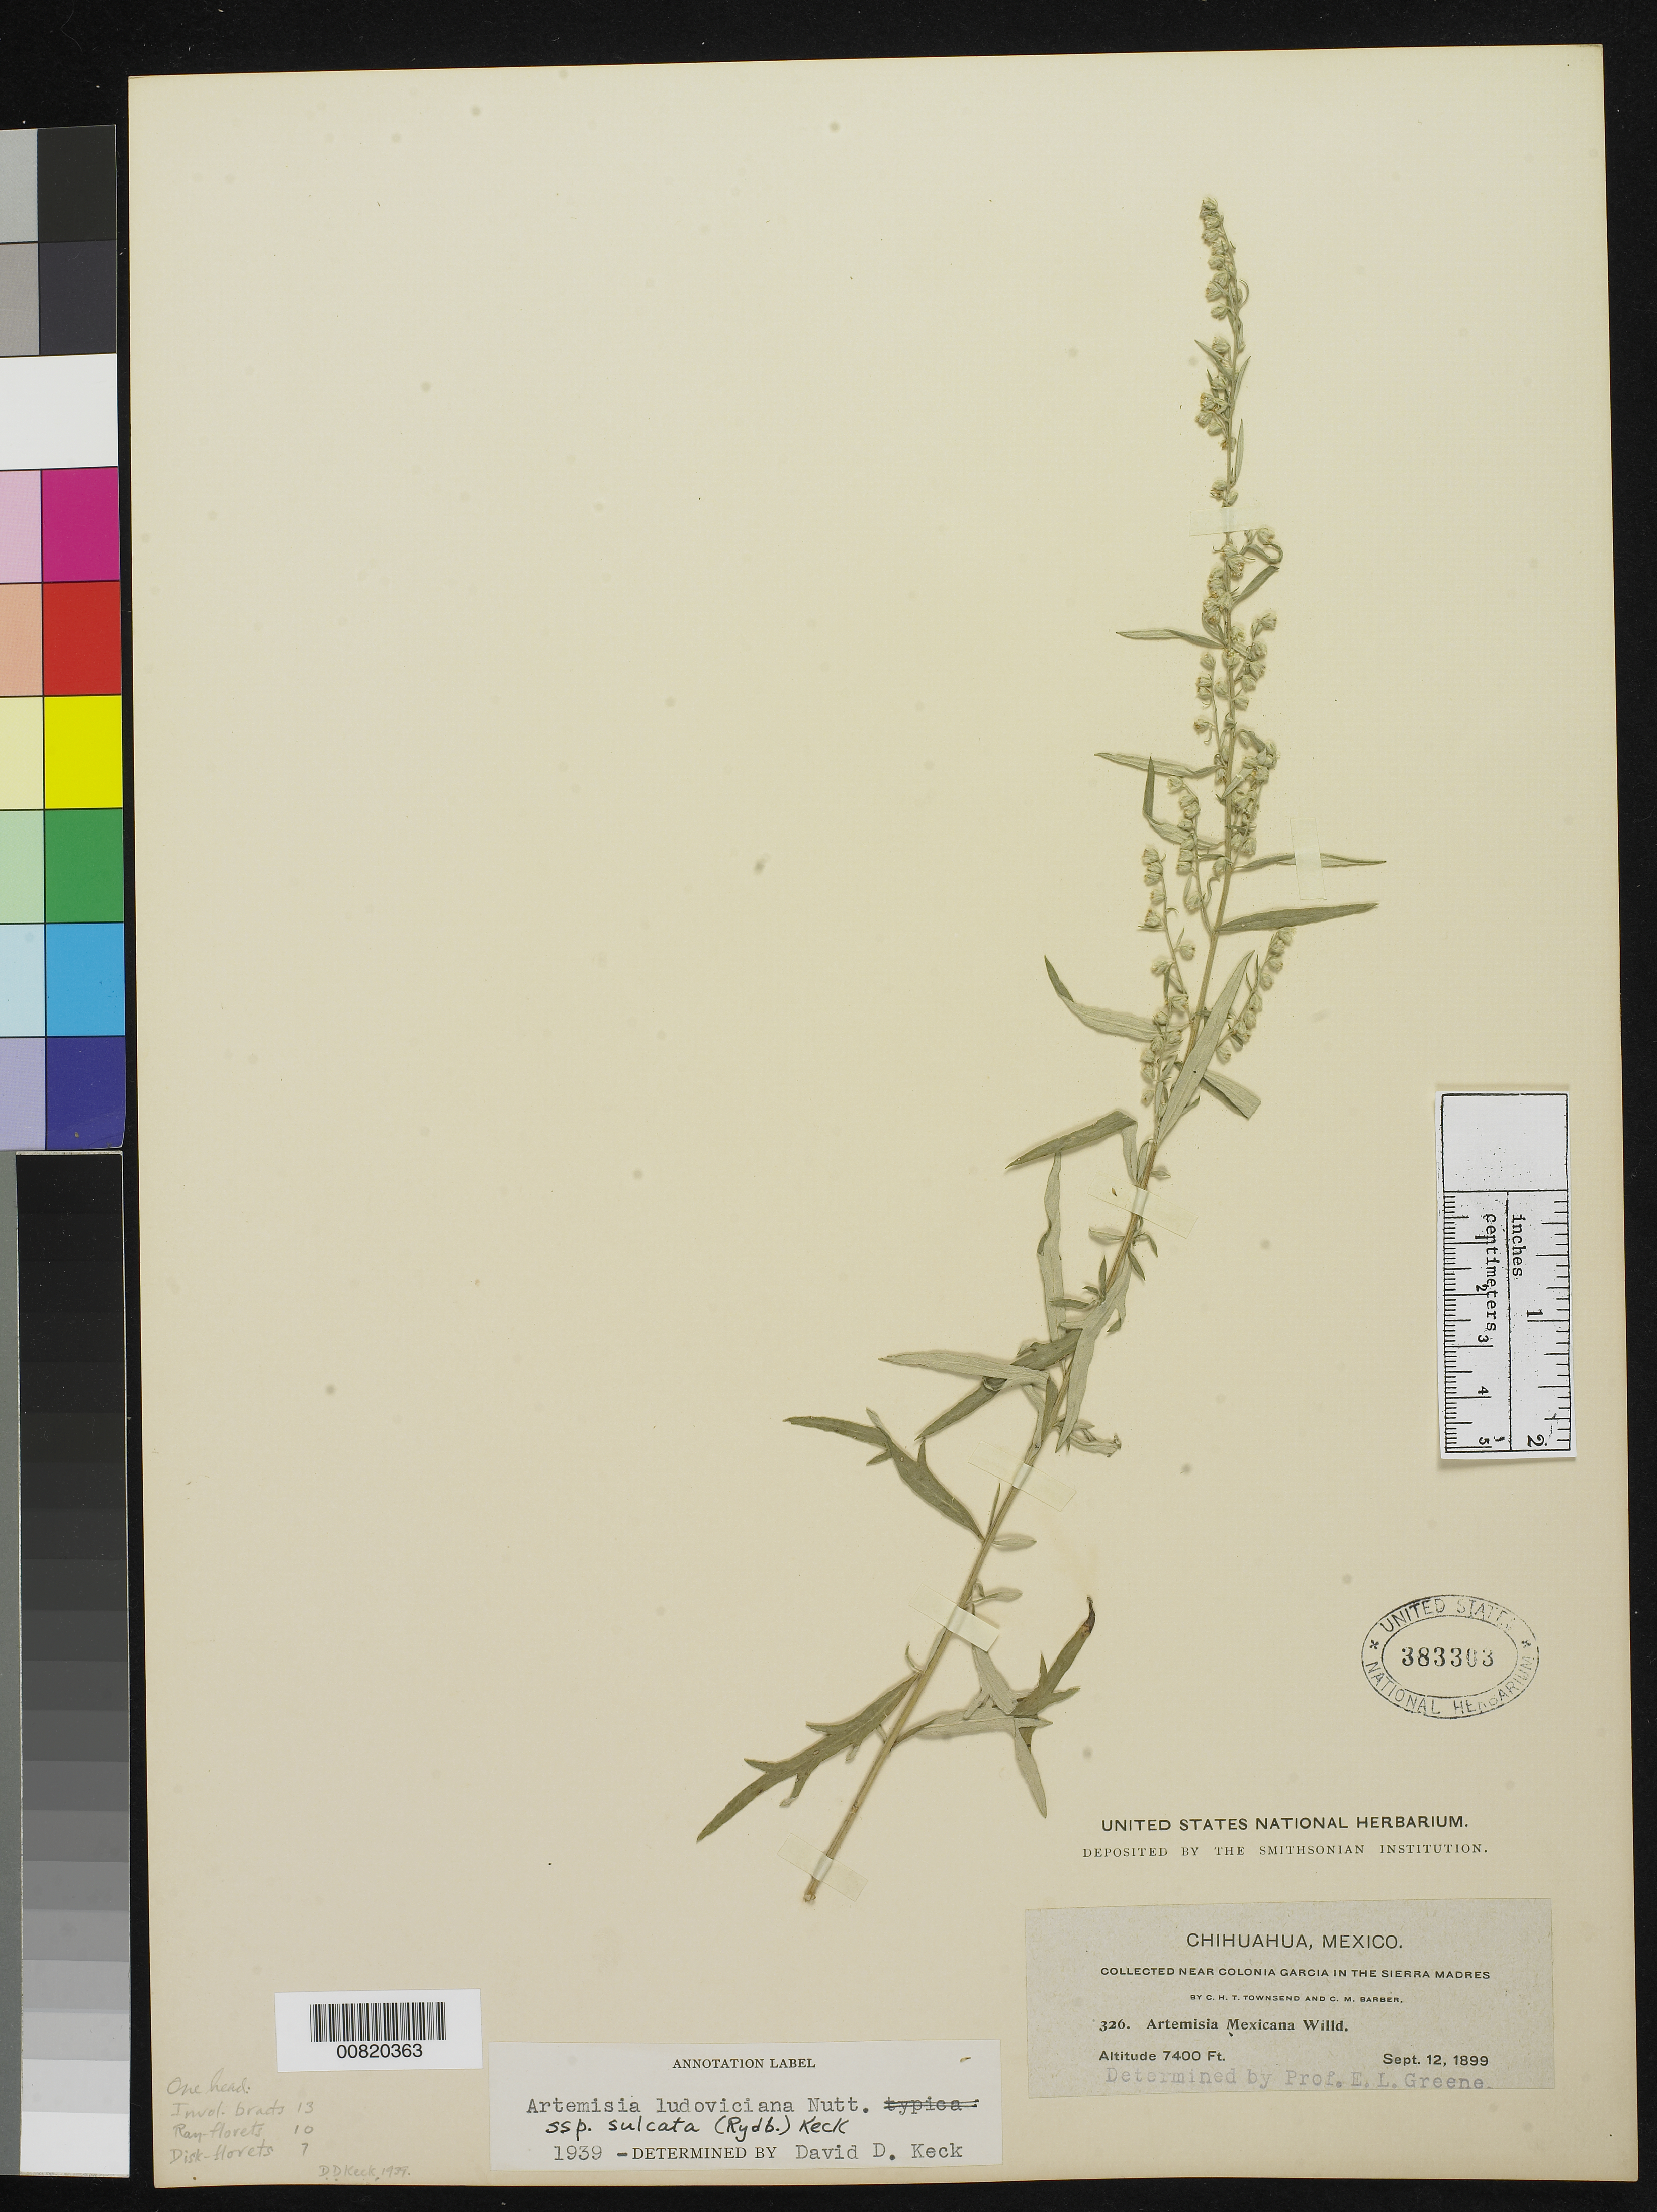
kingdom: Plantae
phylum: Tracheophyta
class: Magnoliopsida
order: Asterales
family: Asteraceae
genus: Artemisia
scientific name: Artemisia ludoviciana subsp. sulcata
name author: (Rydb.) D.D. Keck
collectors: C. H. T. Townsend & C. Barber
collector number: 326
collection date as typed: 12 Sep 1899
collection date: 1899-09-12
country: Mexico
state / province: Chihuahua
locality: Near Colonia García in the Sierra Madre, Chihuahua.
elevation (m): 2256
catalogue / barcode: US 383303